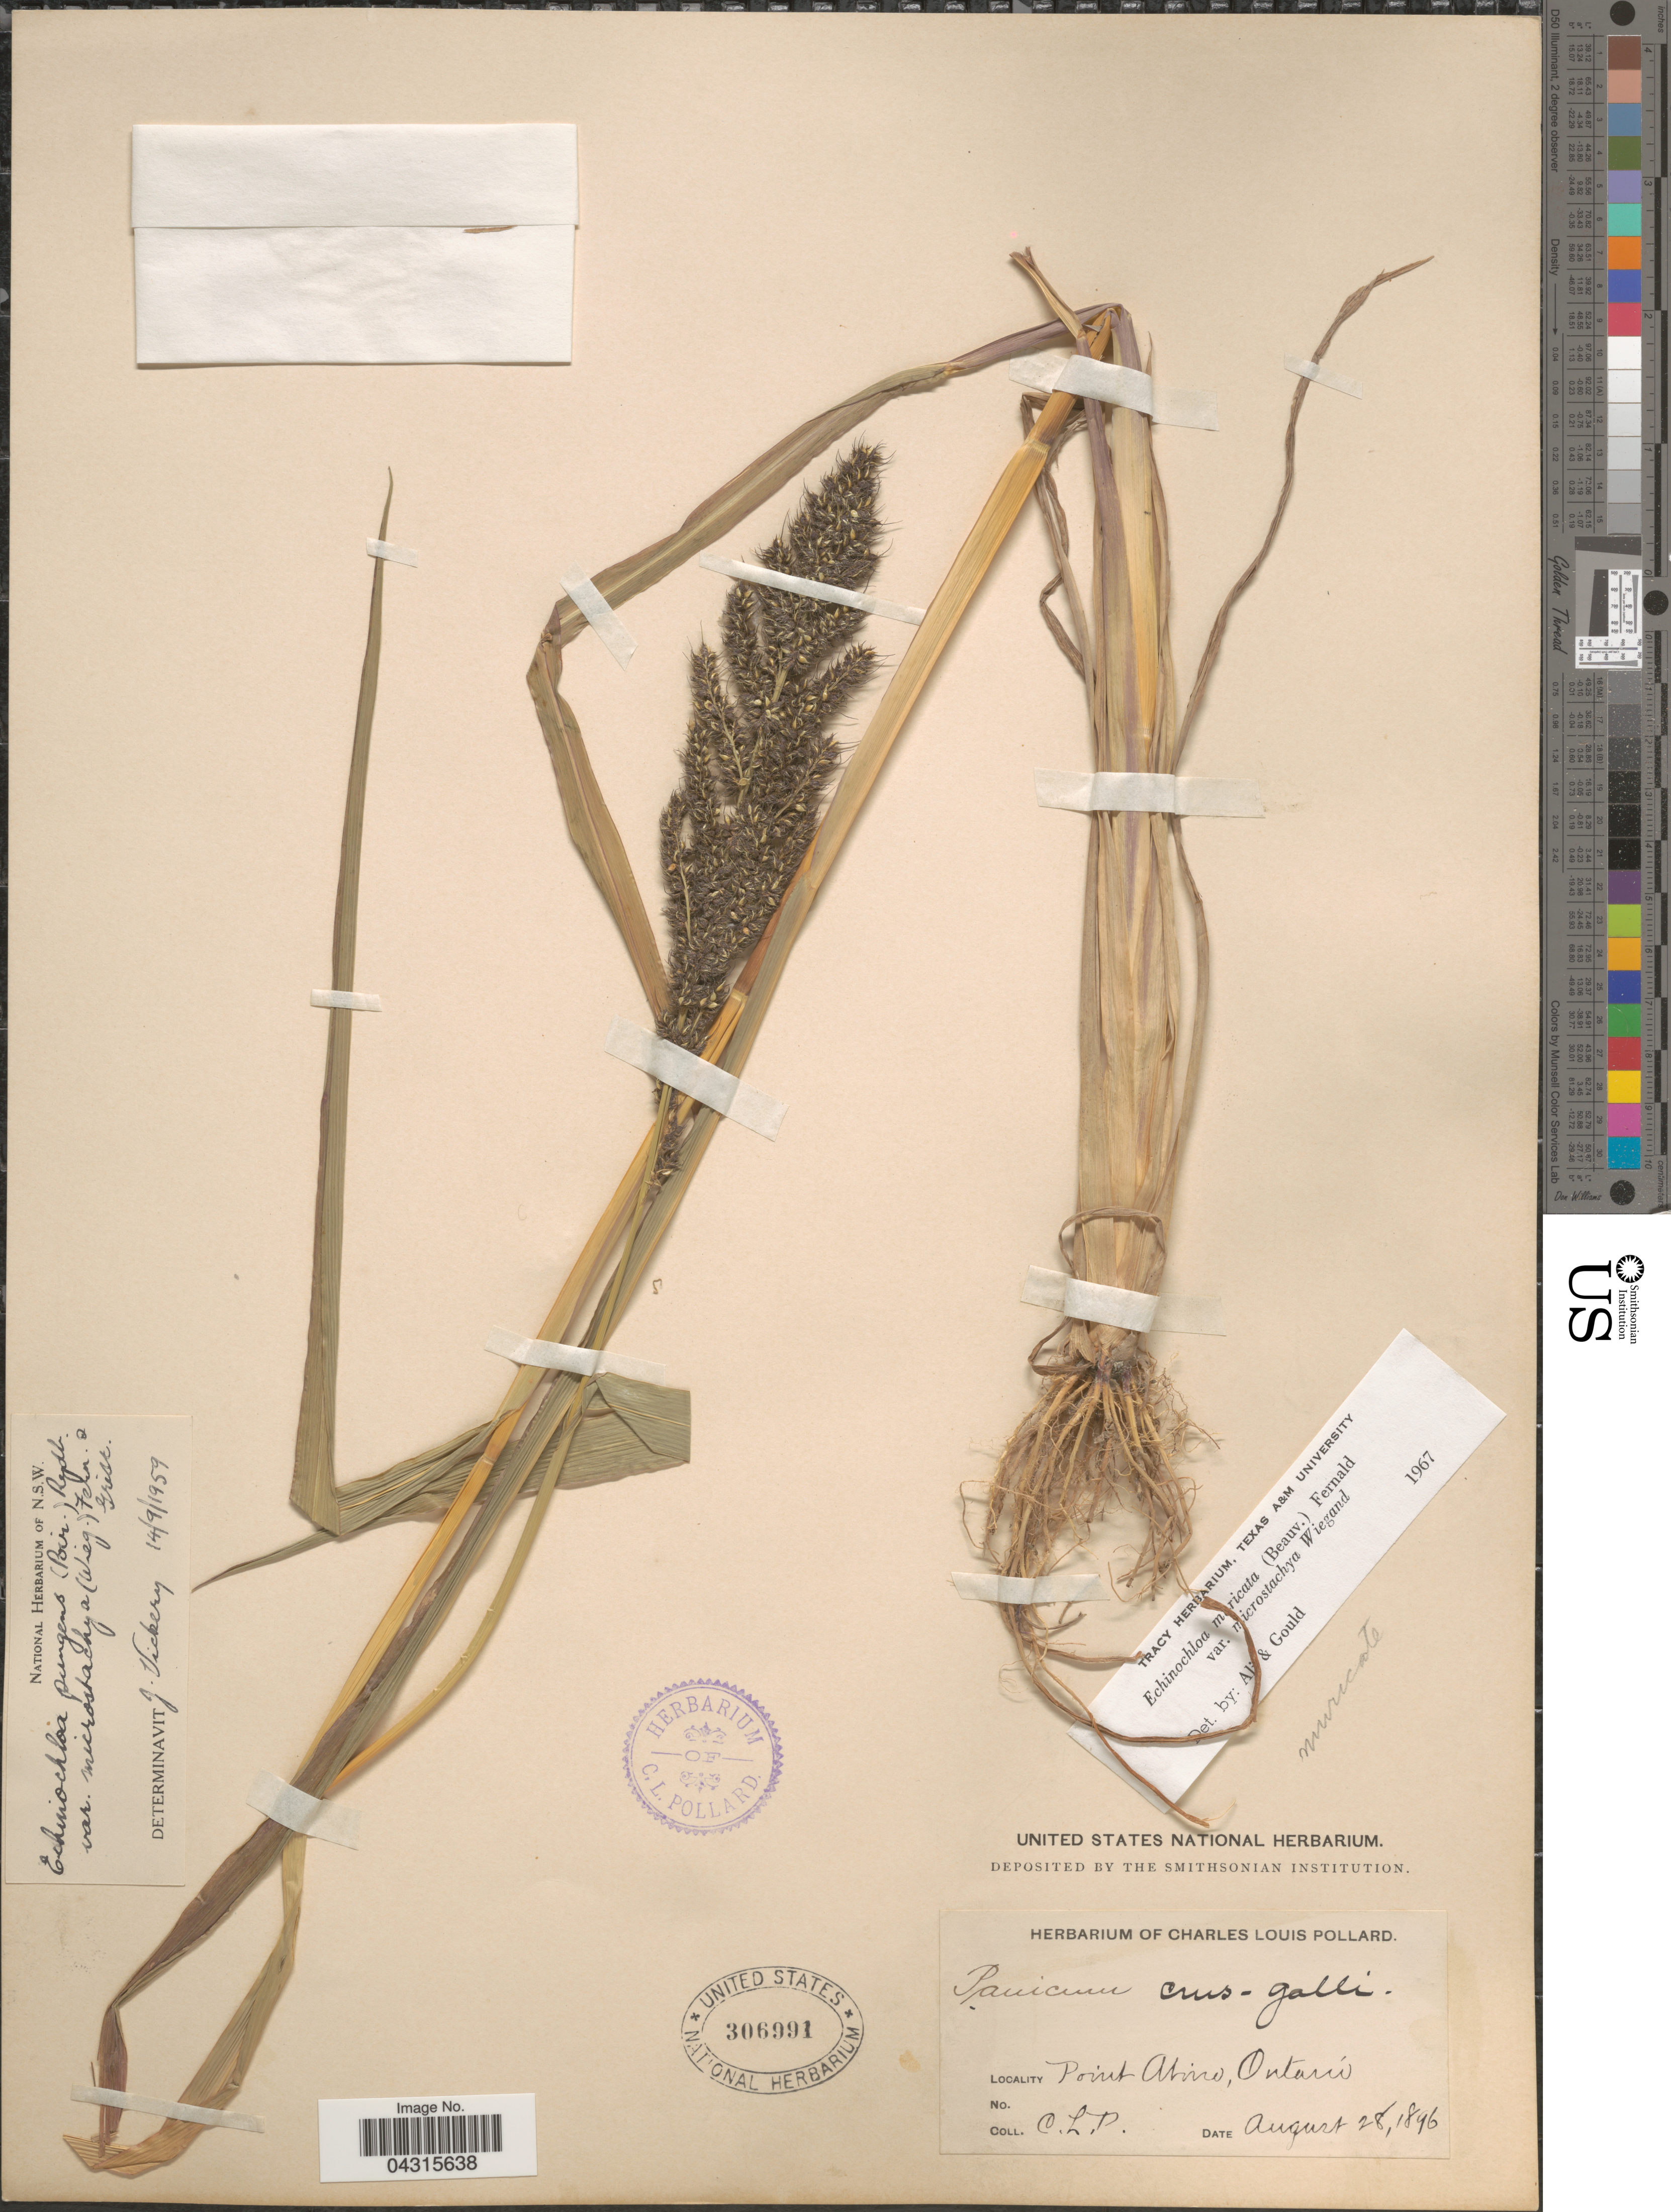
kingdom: Plantae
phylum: Tracheophyta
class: Liliopsida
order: Poales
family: Poaceae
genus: Echinochloa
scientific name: Echinochloa muricata var. microstachya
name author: Wiegand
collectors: C. L. Pollard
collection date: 1896-08-28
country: Canada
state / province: Ontario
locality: Point Abino.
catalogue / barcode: US 306991